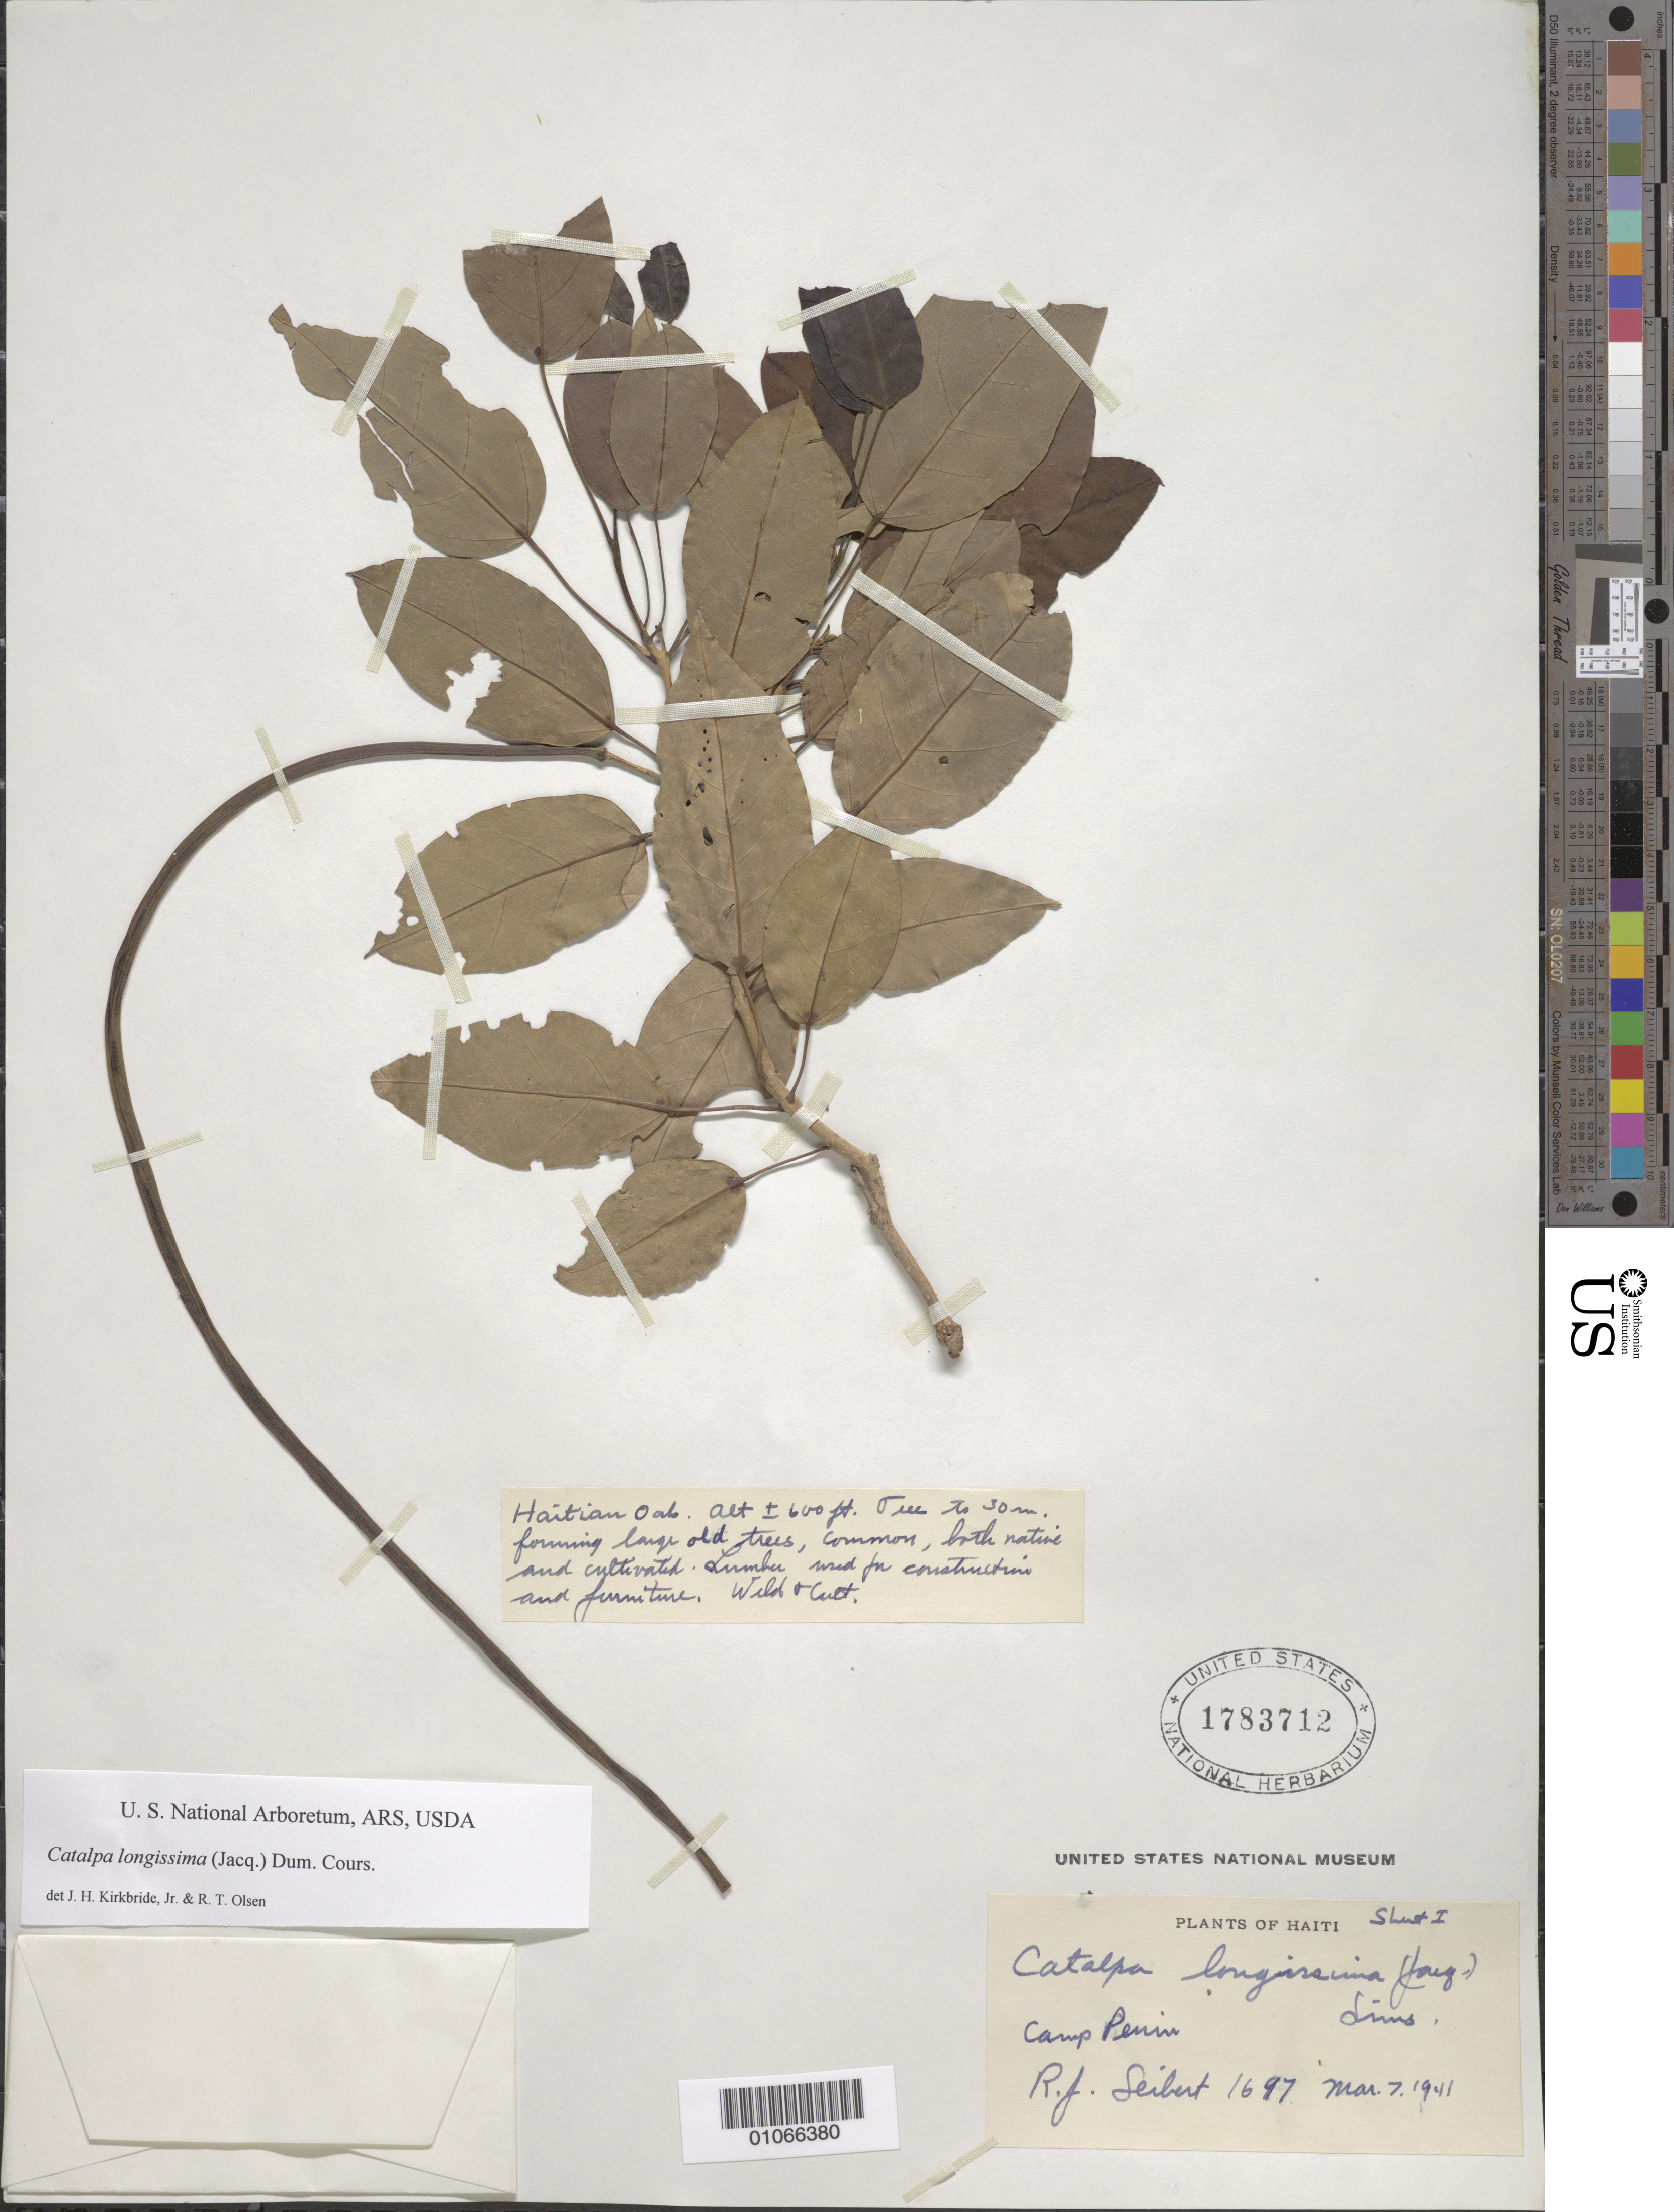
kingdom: Plantae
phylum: Tracheophyta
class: Magnoliopsida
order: Lamiales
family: Bignoniaceae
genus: Catalpa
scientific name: Catalpa longissima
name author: (Jacq.) Dum. Cours.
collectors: R. J. Seibert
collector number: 1697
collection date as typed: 07 Mar 1941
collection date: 1941-03-07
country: Haiti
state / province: Sud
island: Hispaniola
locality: Camp Perrin.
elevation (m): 183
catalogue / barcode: US 1783712